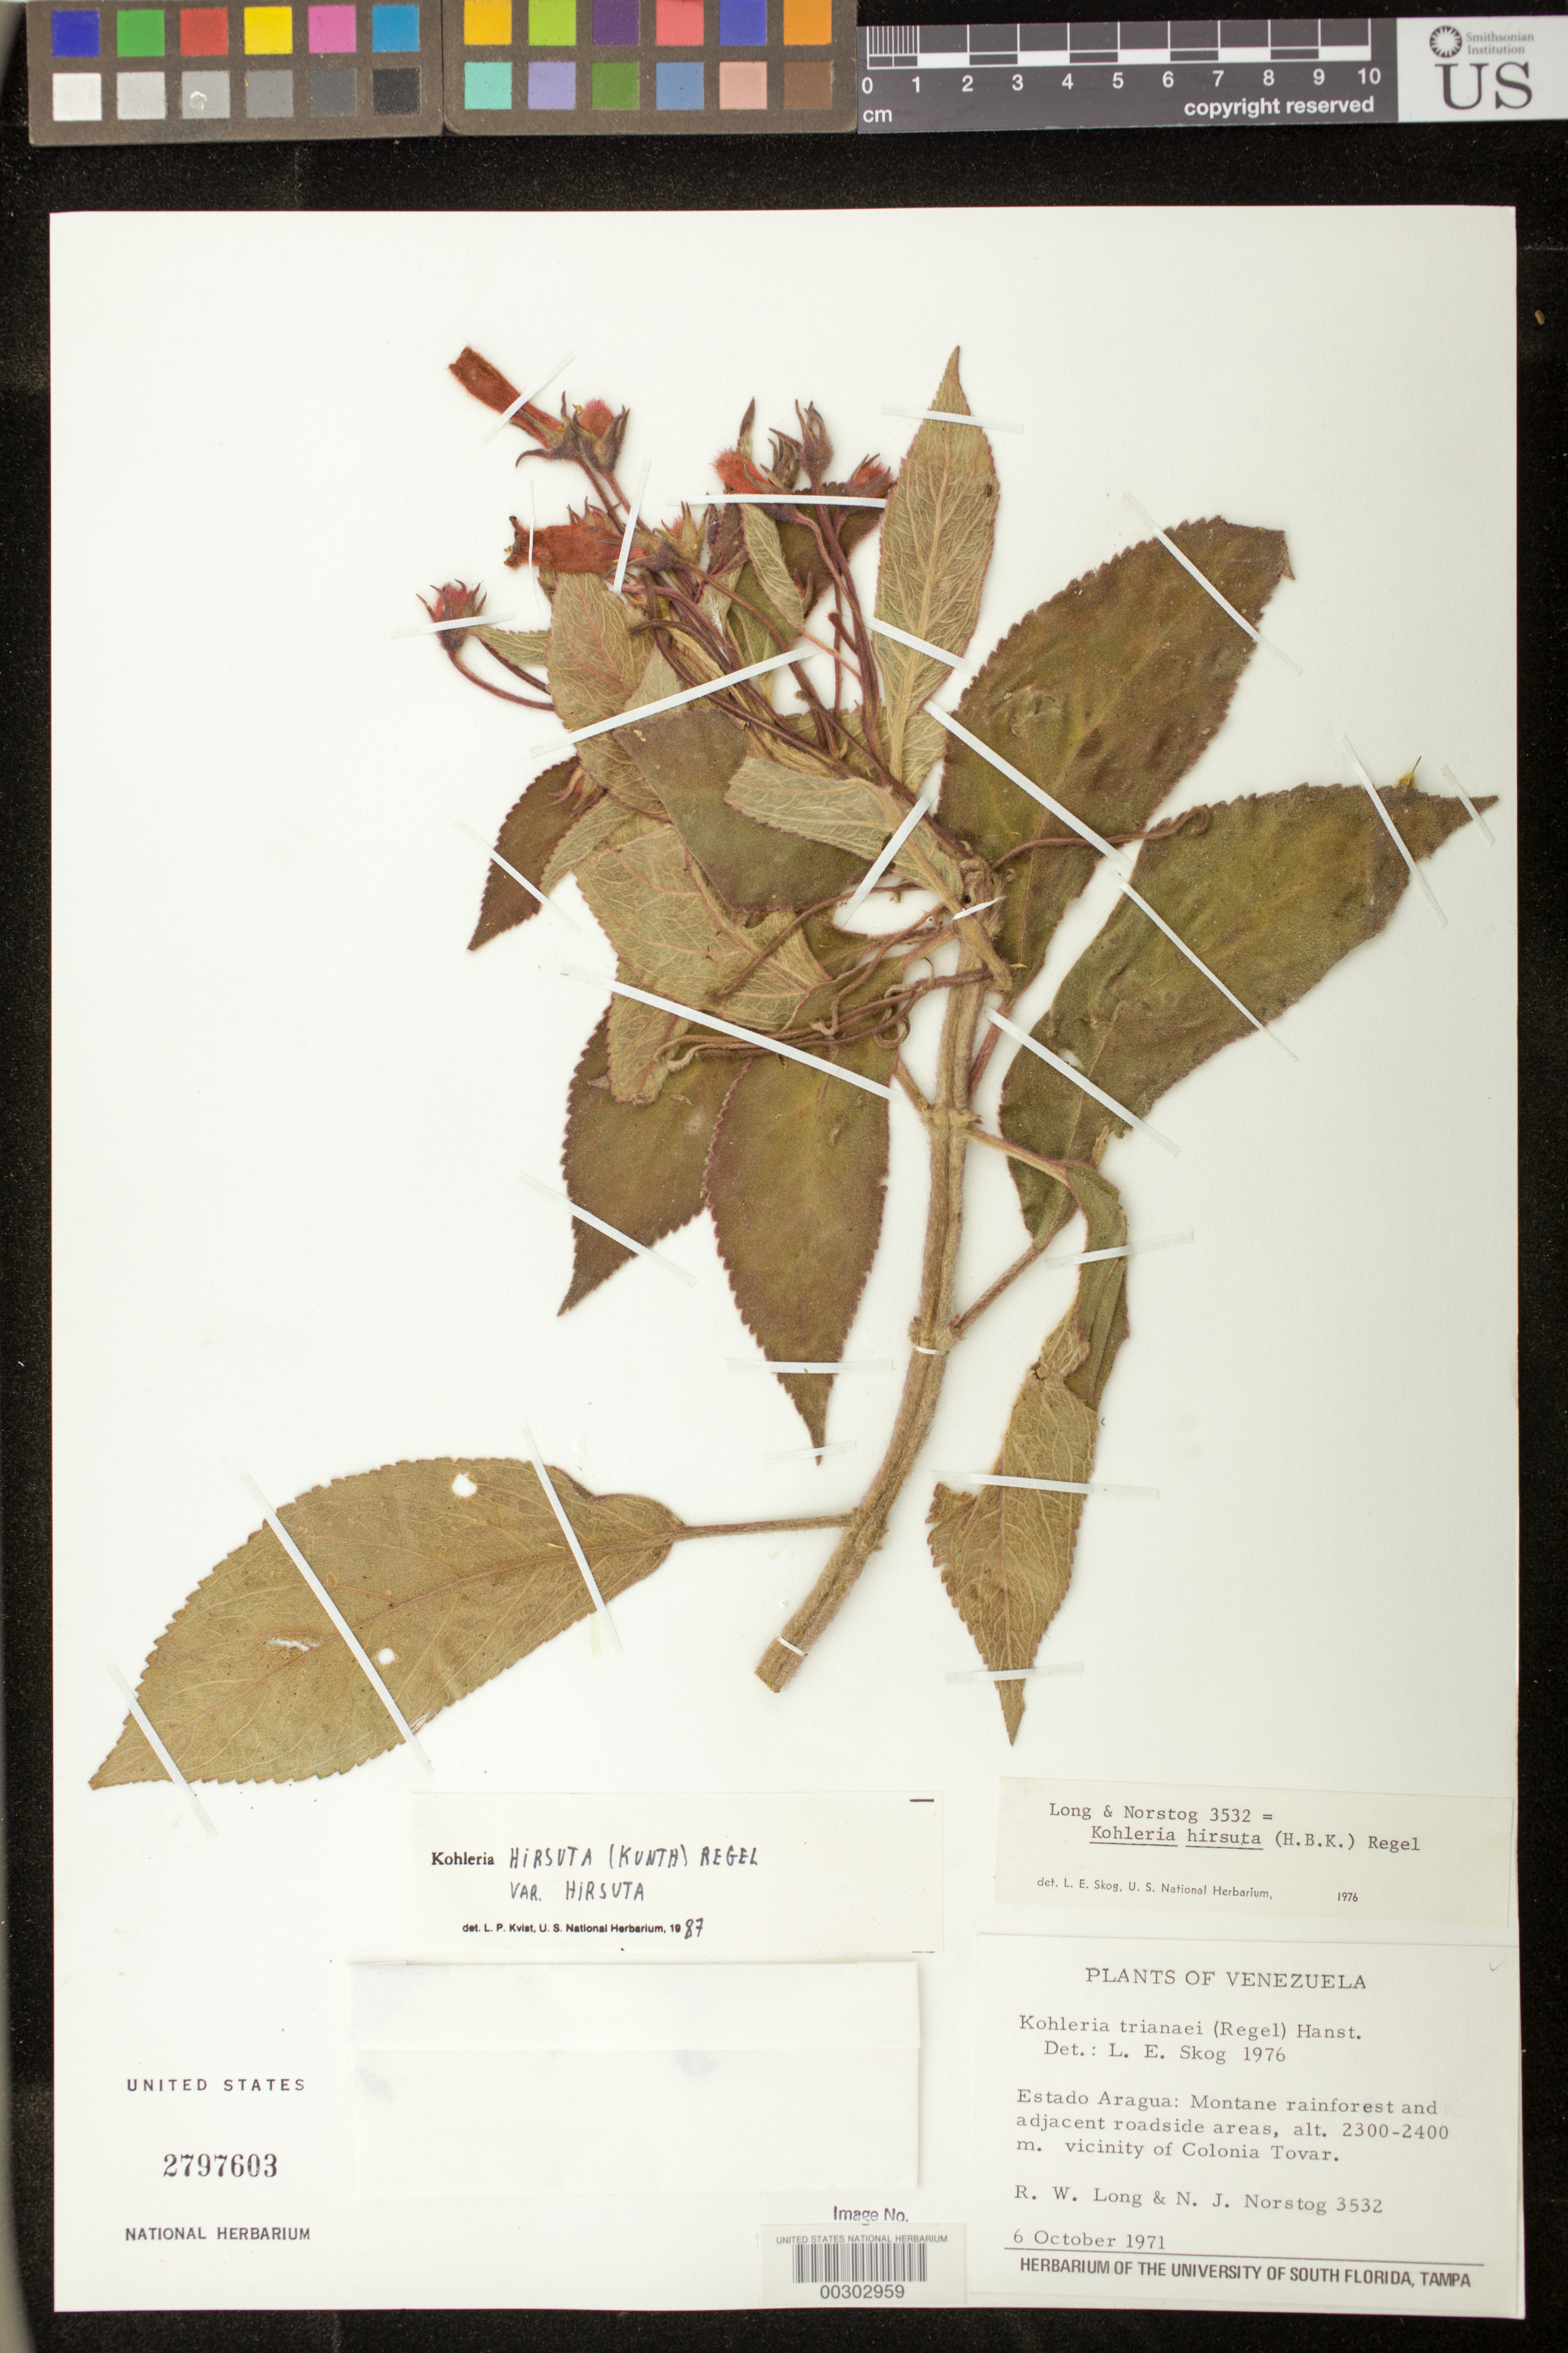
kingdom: Plantae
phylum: Tracheophyta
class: Magnoliopsida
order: Lamiales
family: Gesneriaceae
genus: Kohleria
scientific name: Kohleria hirsuta var. hirsuta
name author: (Kunth) Regel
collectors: R. W. Long & N. Norstog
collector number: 3532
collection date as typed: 06 Oct 1971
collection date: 1971-10-06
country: Venezuela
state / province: Aragua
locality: Vicinity of Colonia Tovar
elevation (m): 2300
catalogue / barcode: US 2797603